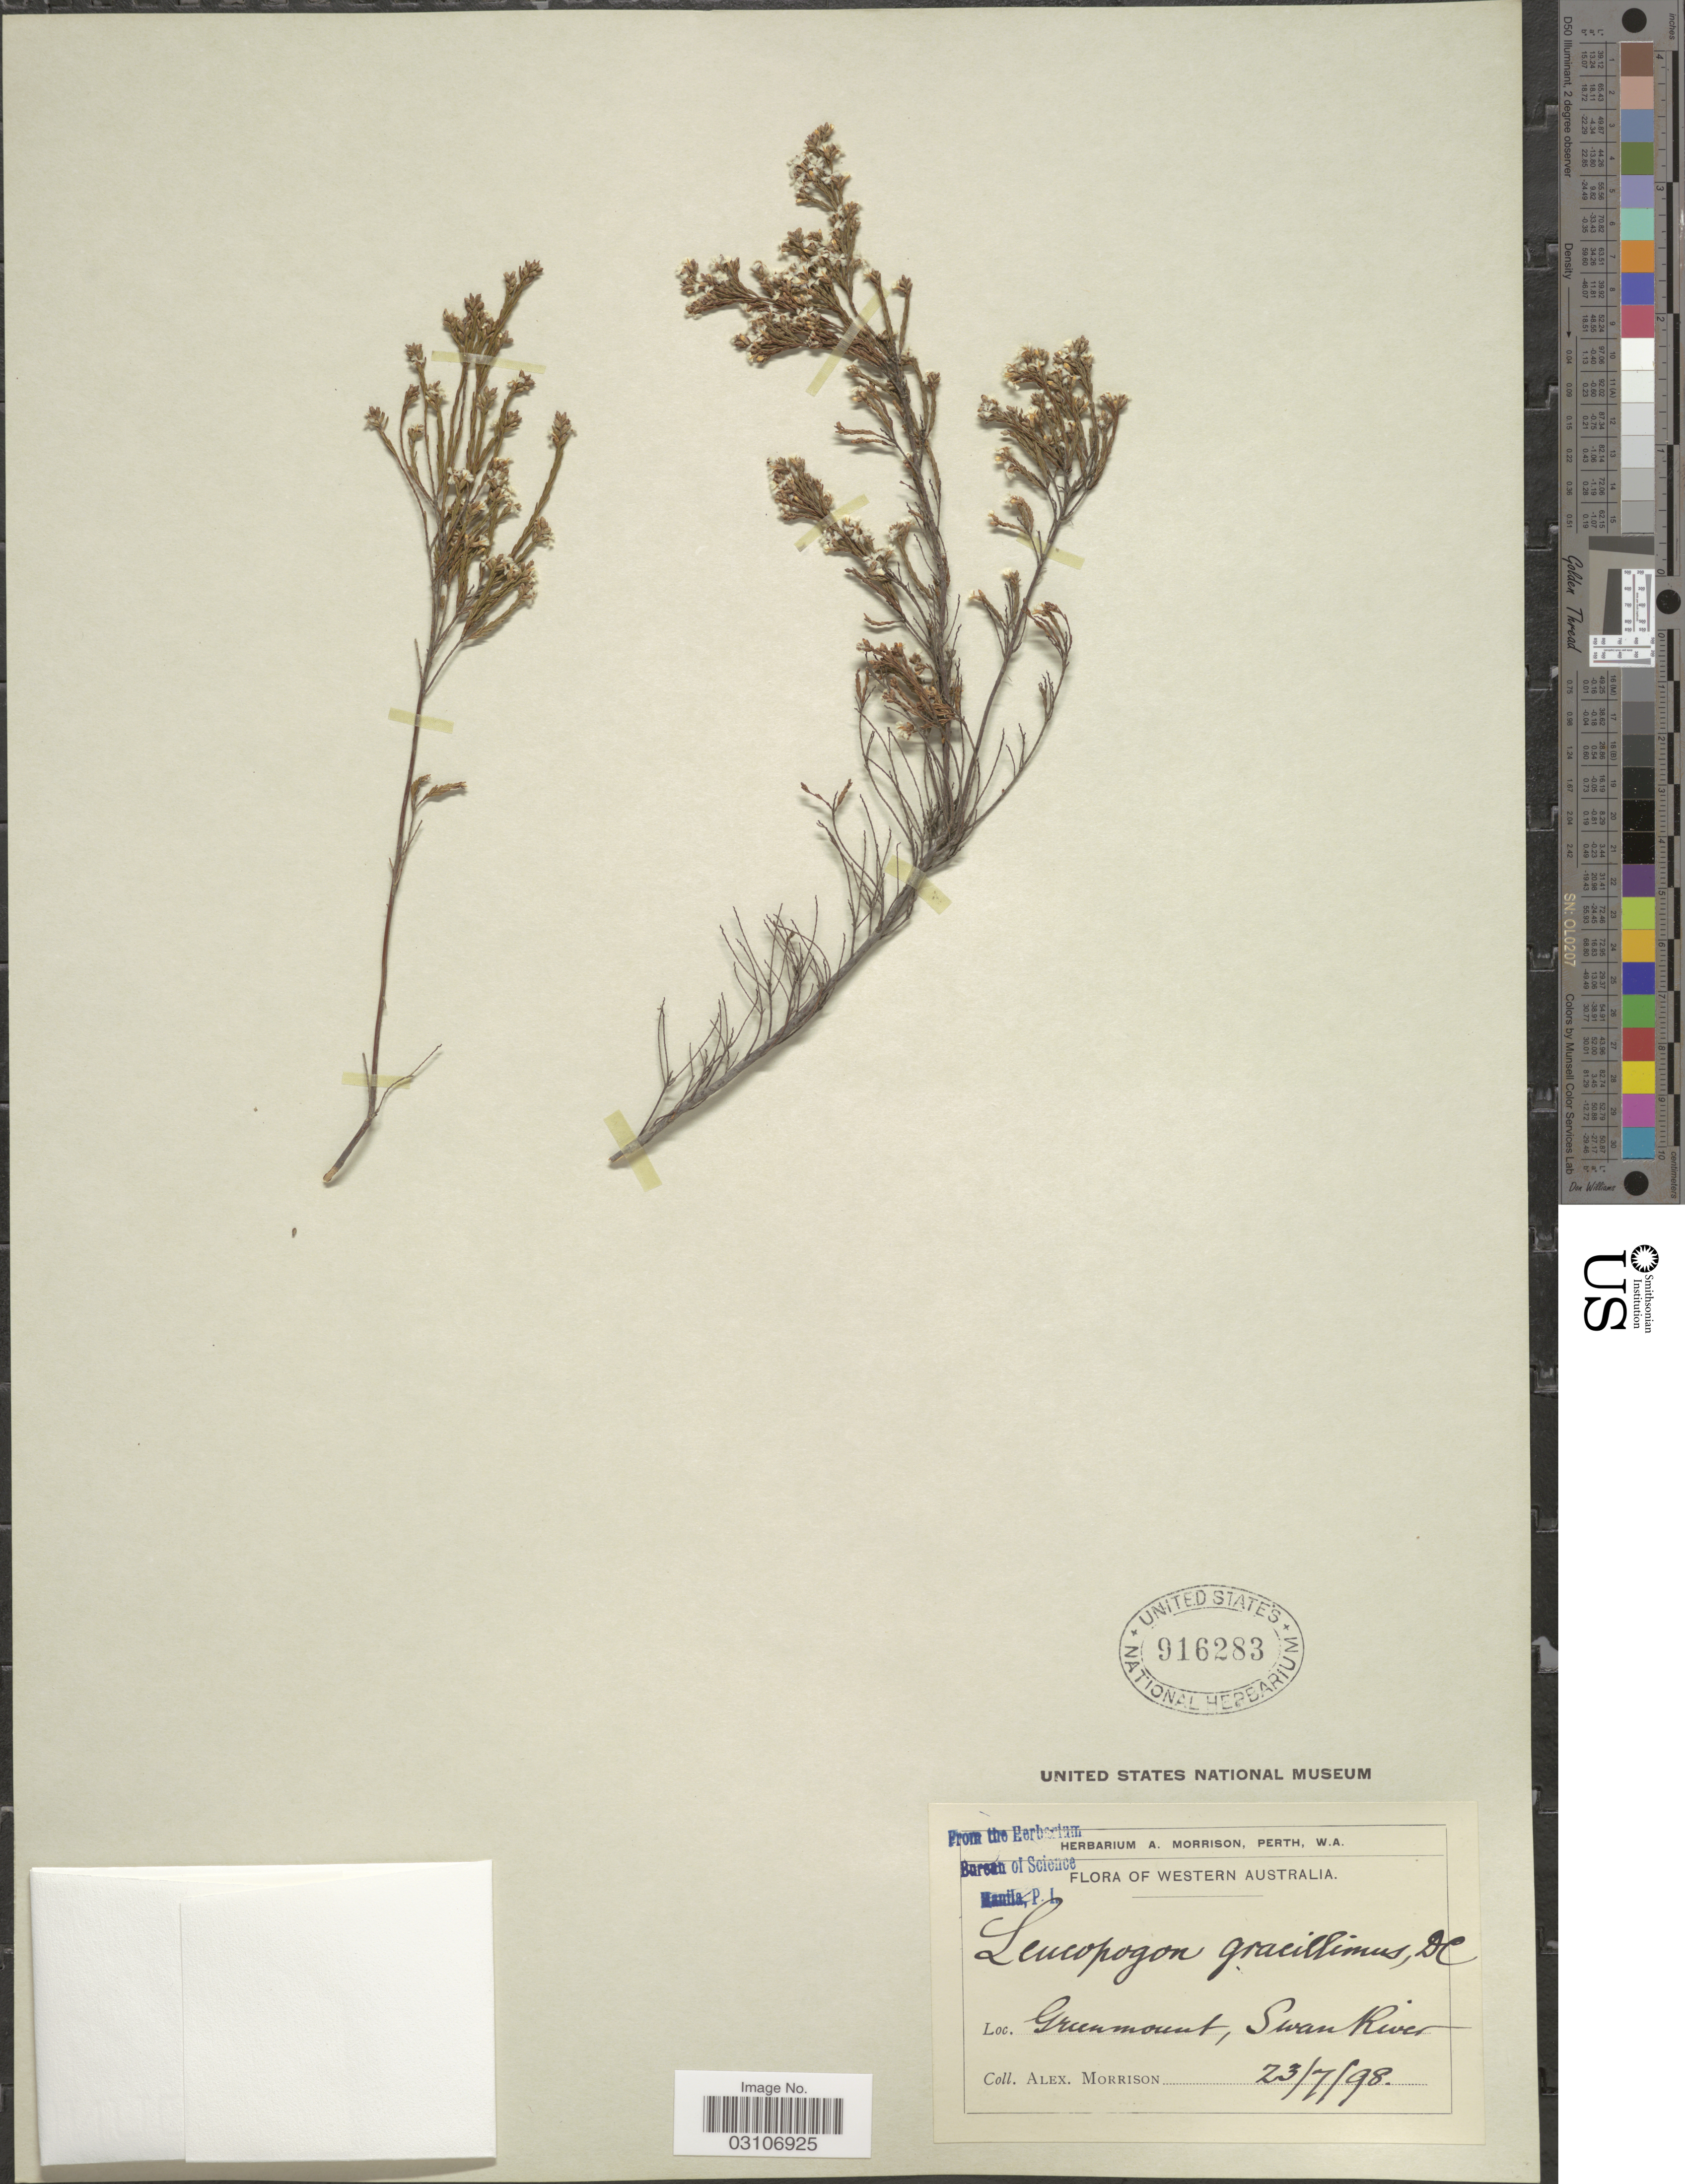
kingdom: Plantae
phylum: Tracheophyta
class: Magnoliopsida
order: Ericales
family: Ericaceae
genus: Leucopogon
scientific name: Leucopogon gracillimus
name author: DC.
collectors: A. Morrison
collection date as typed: Transcribed d/m/y: 23/7/98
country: Australia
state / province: Western Australia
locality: Greenmount, Swan River.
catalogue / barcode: US 916283